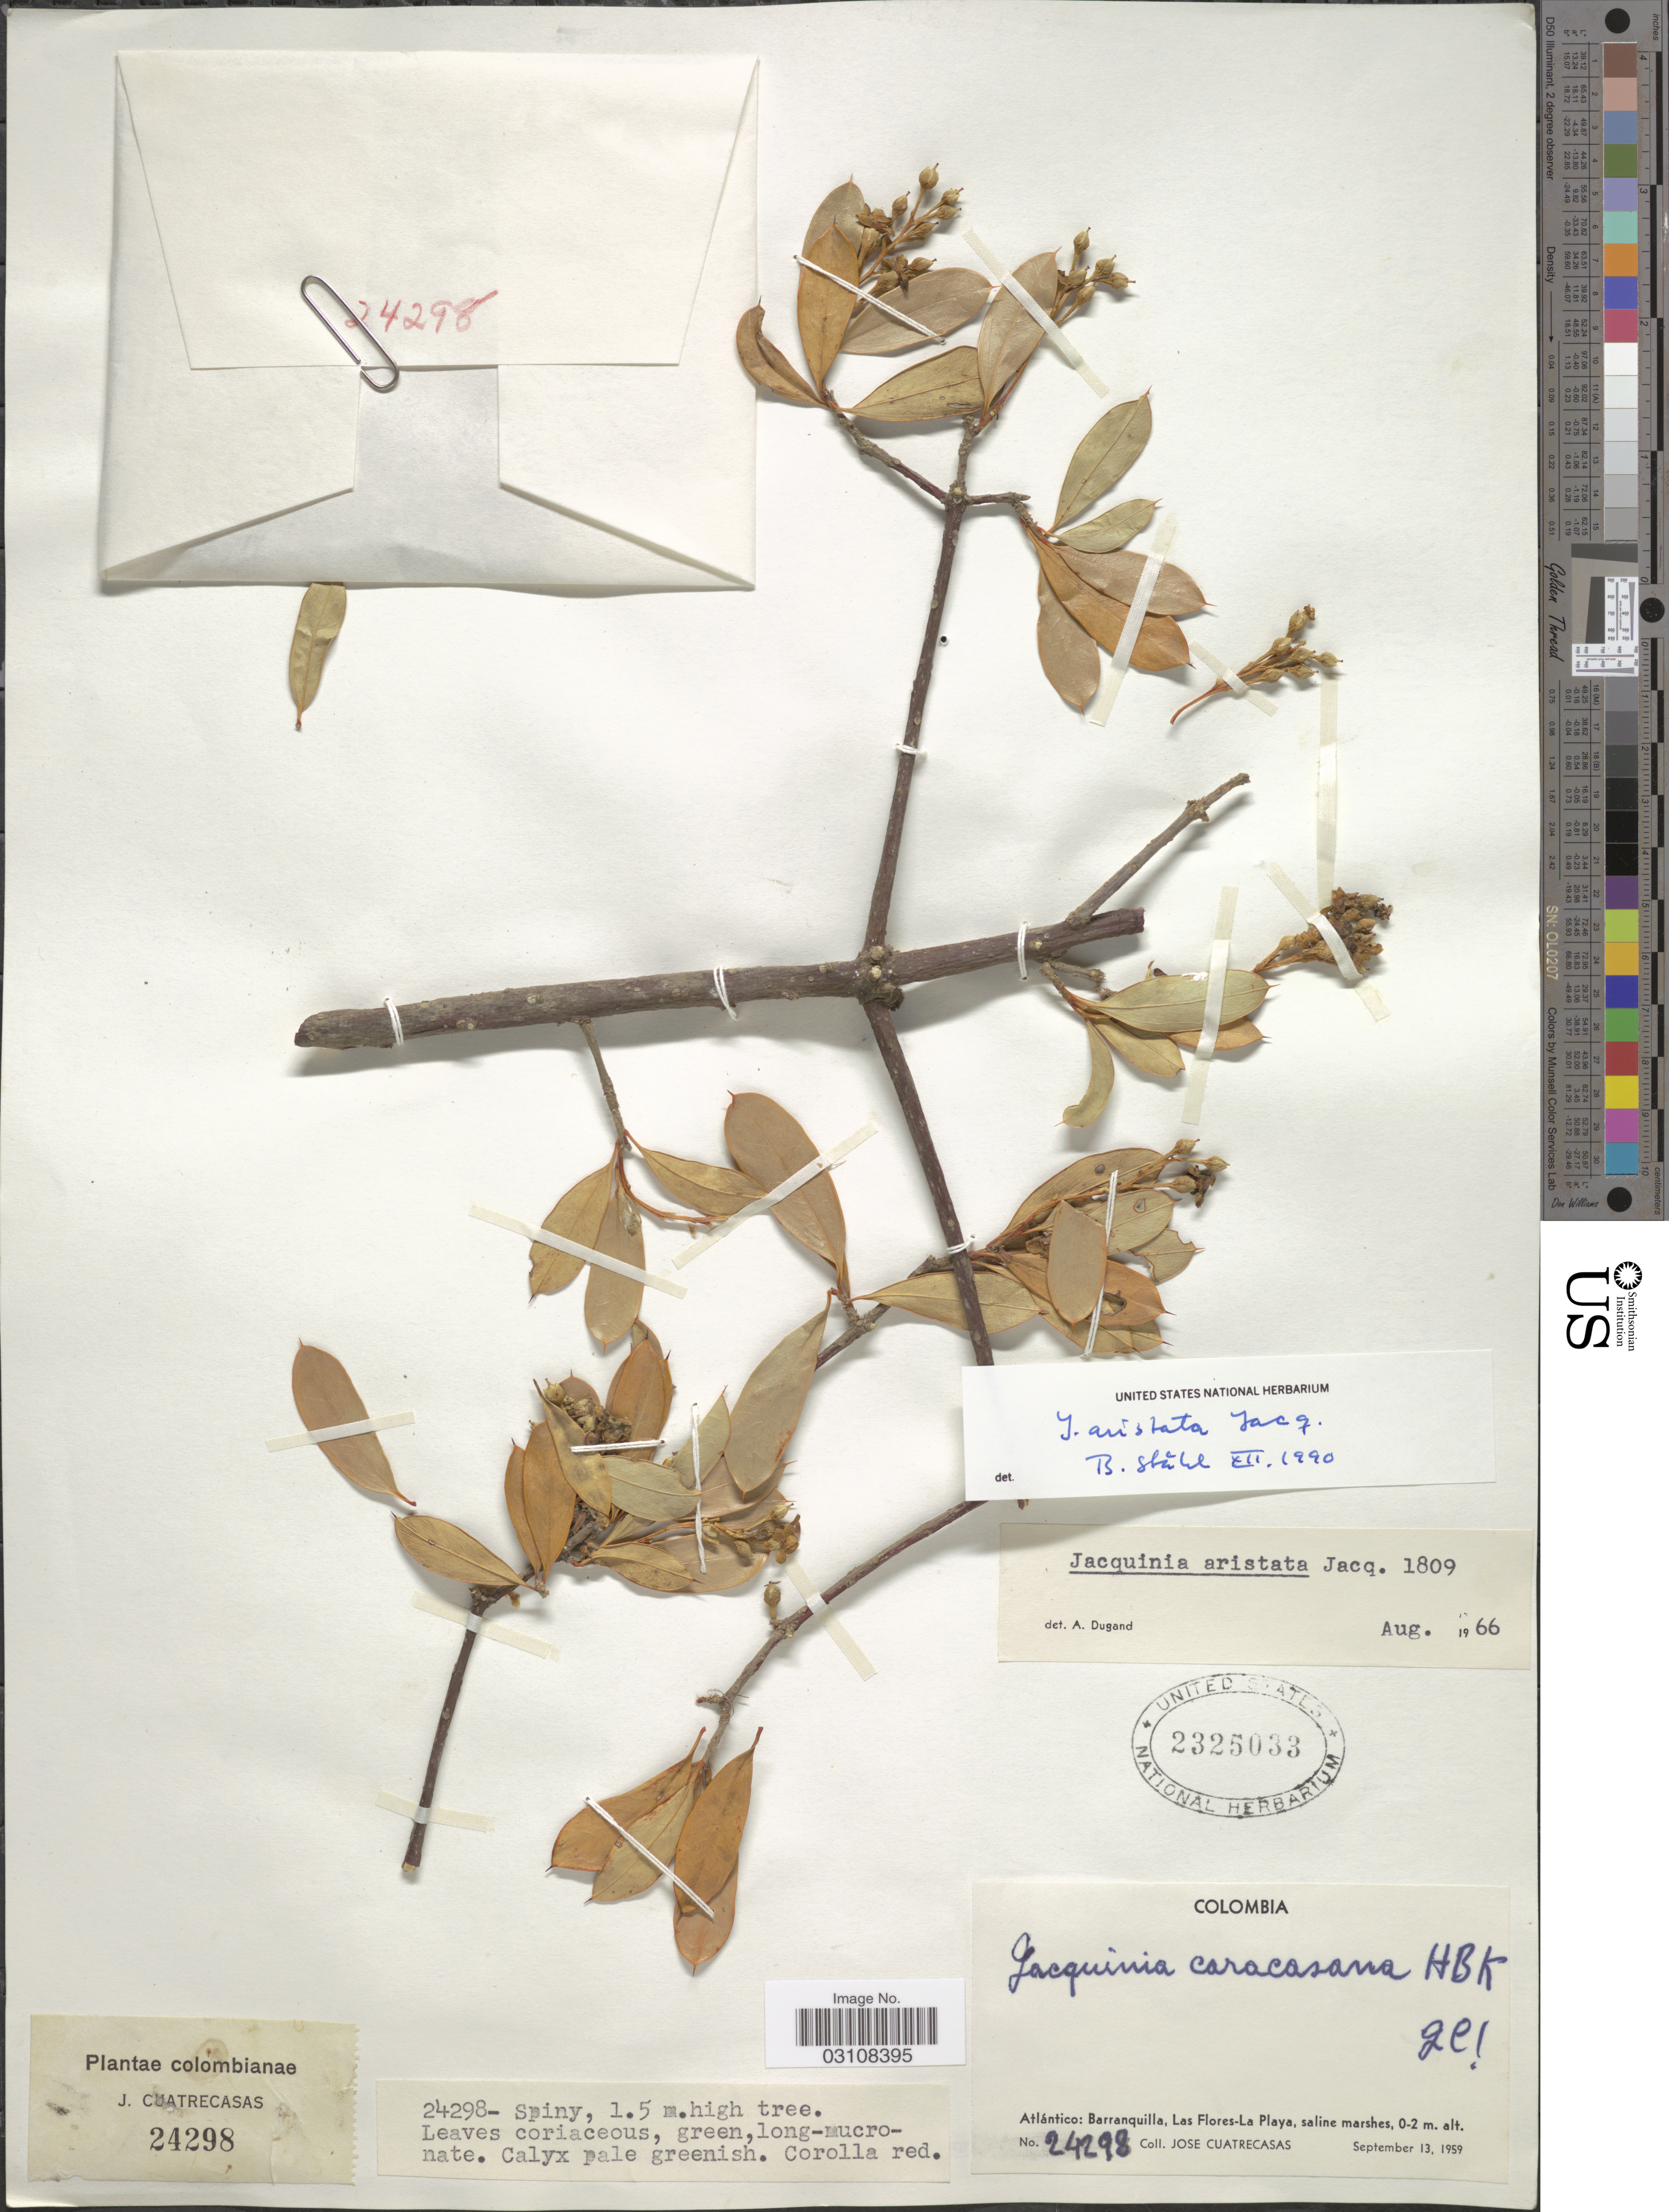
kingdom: Plantae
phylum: Tracheophyta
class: Magnoliopsida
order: Ericales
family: Primulaceae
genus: Bonellia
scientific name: Bonellia frutescens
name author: (Mill.) B. Ståhl & Källersjö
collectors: J. Cuatrecasas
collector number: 24298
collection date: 1959-09-13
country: Colombia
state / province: Atlántico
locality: Barranquilla, Las Flores-La Playa, saline marshes.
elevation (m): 0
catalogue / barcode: US 2325033